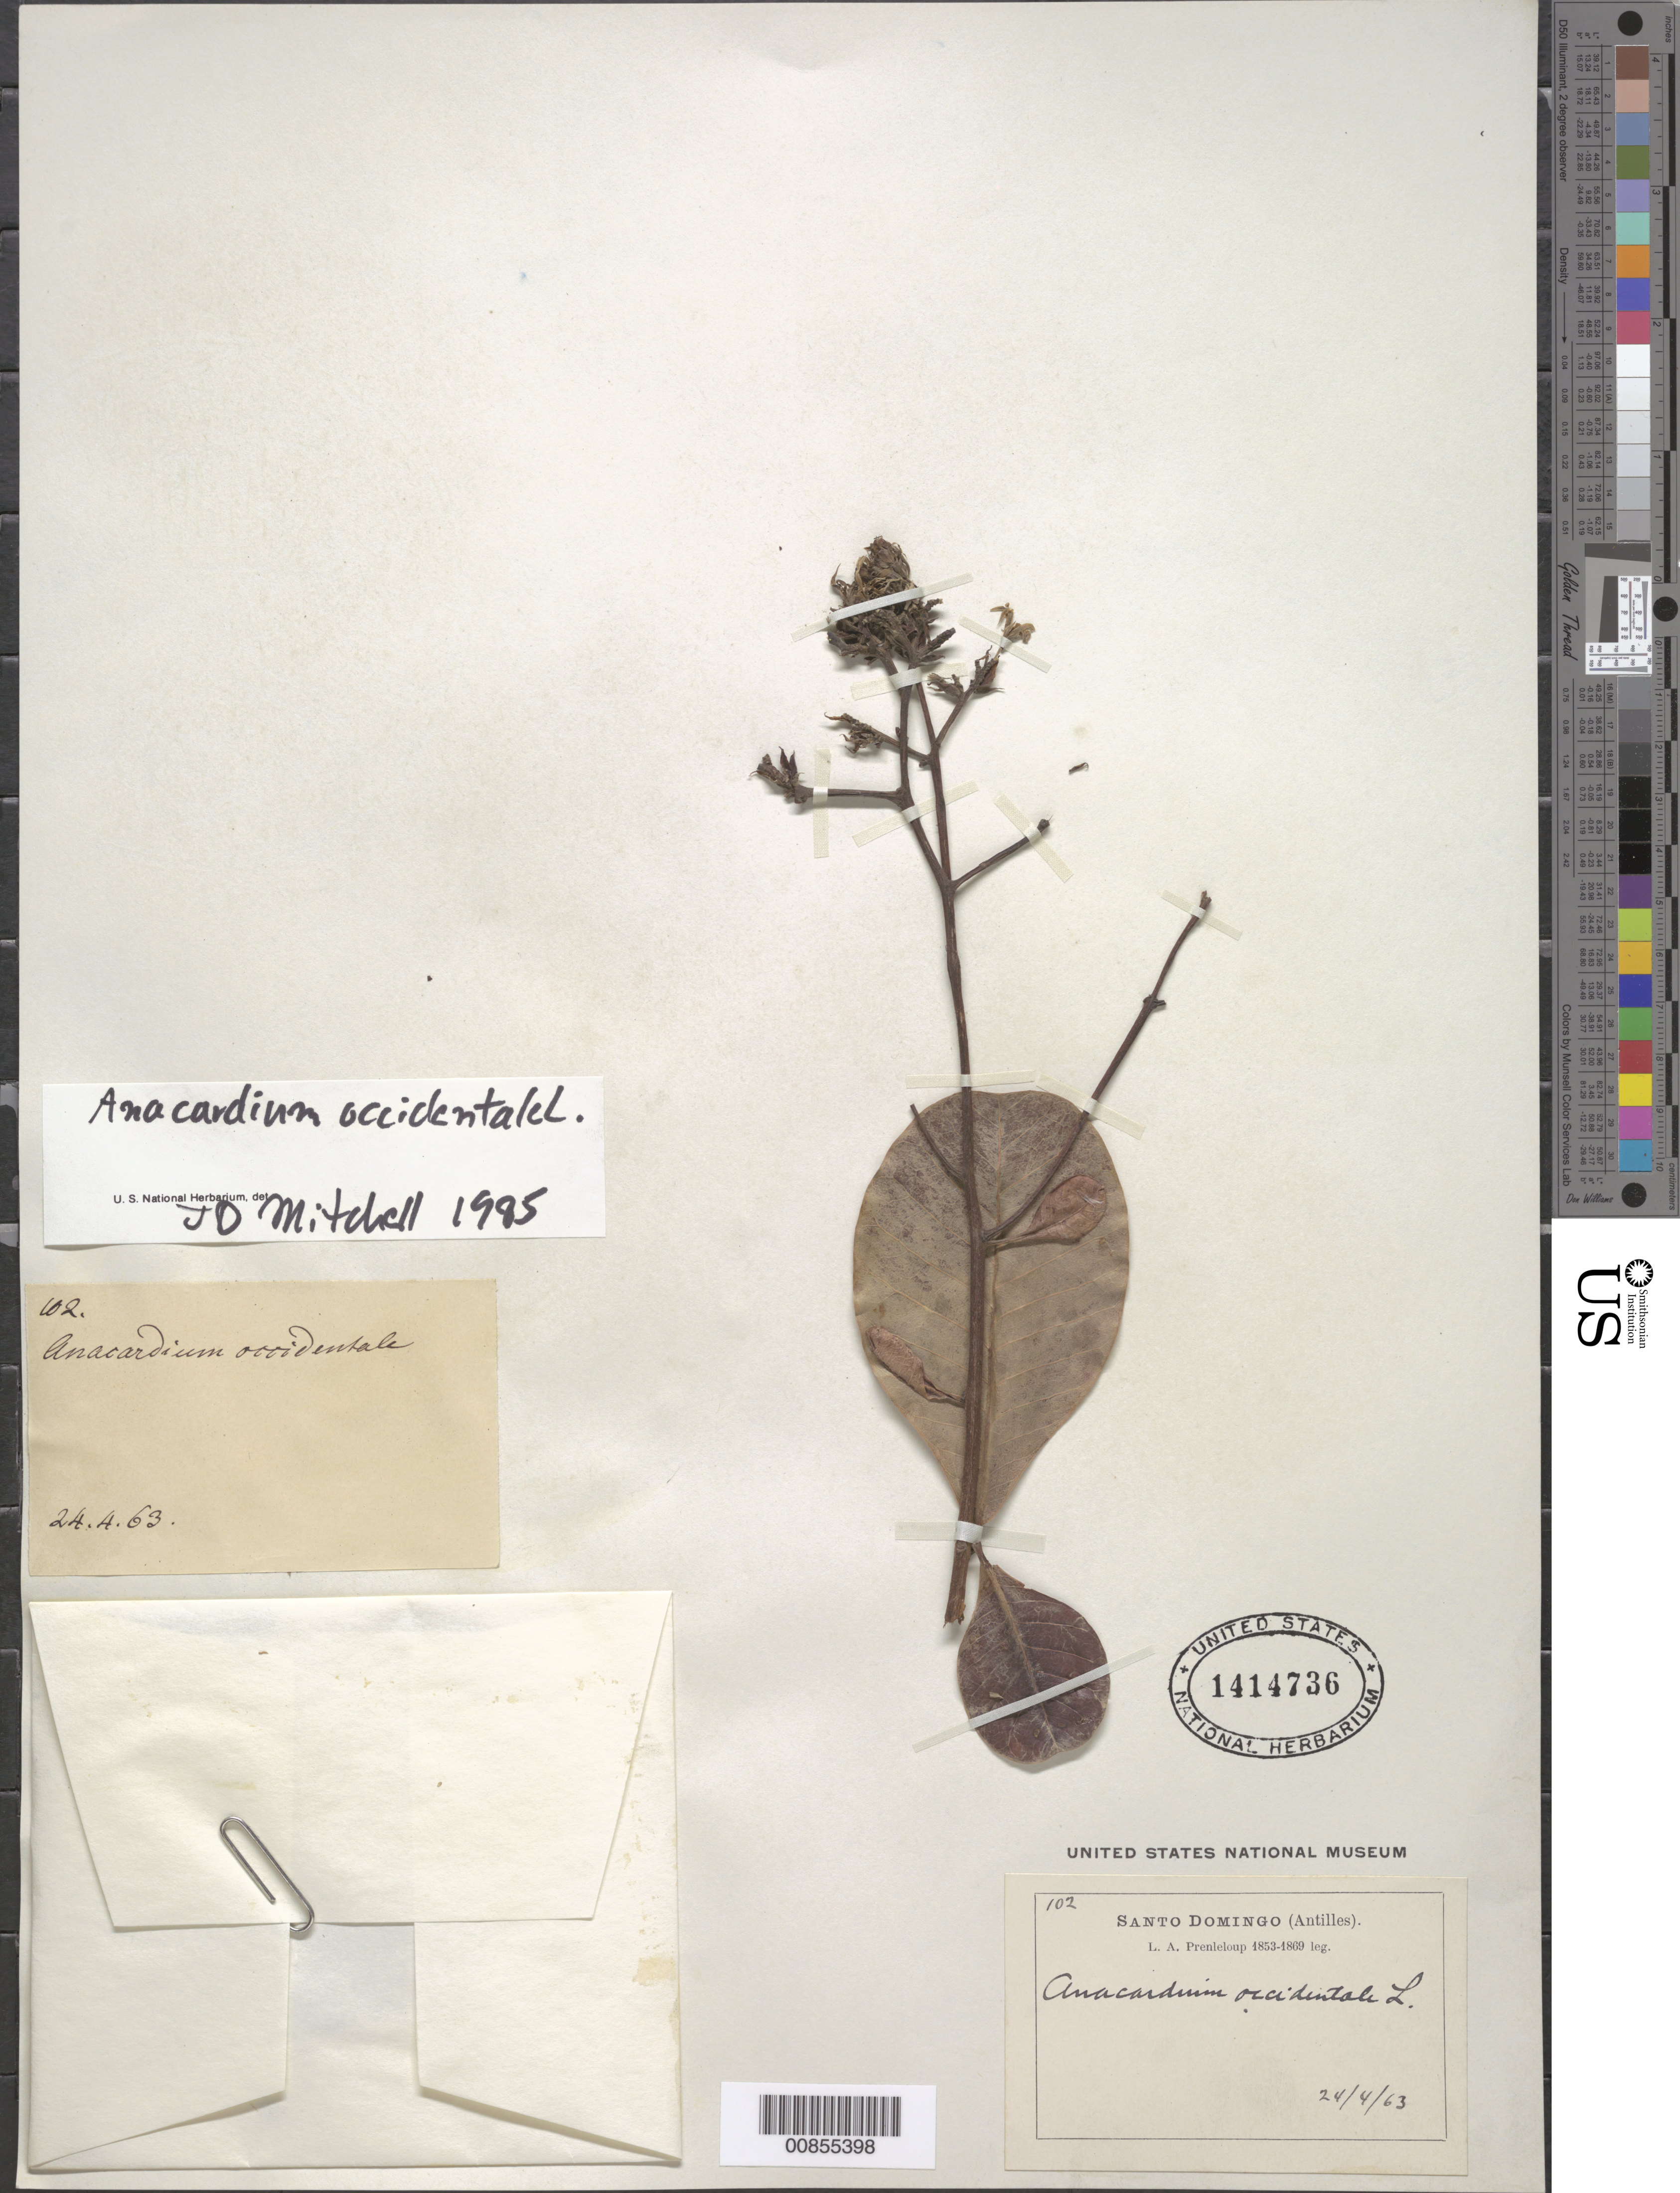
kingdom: Plantae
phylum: Tracheophyta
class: Magnoliopsida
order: Sapindales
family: Anacardiaceae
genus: Anacardium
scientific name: Anacardium occidentale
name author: L.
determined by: Mitchell, John D.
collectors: L. Preneloup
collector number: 102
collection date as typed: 24 Apr 1963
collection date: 1963-04-24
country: Dominican Republic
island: Hispaniola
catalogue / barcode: US 1414739